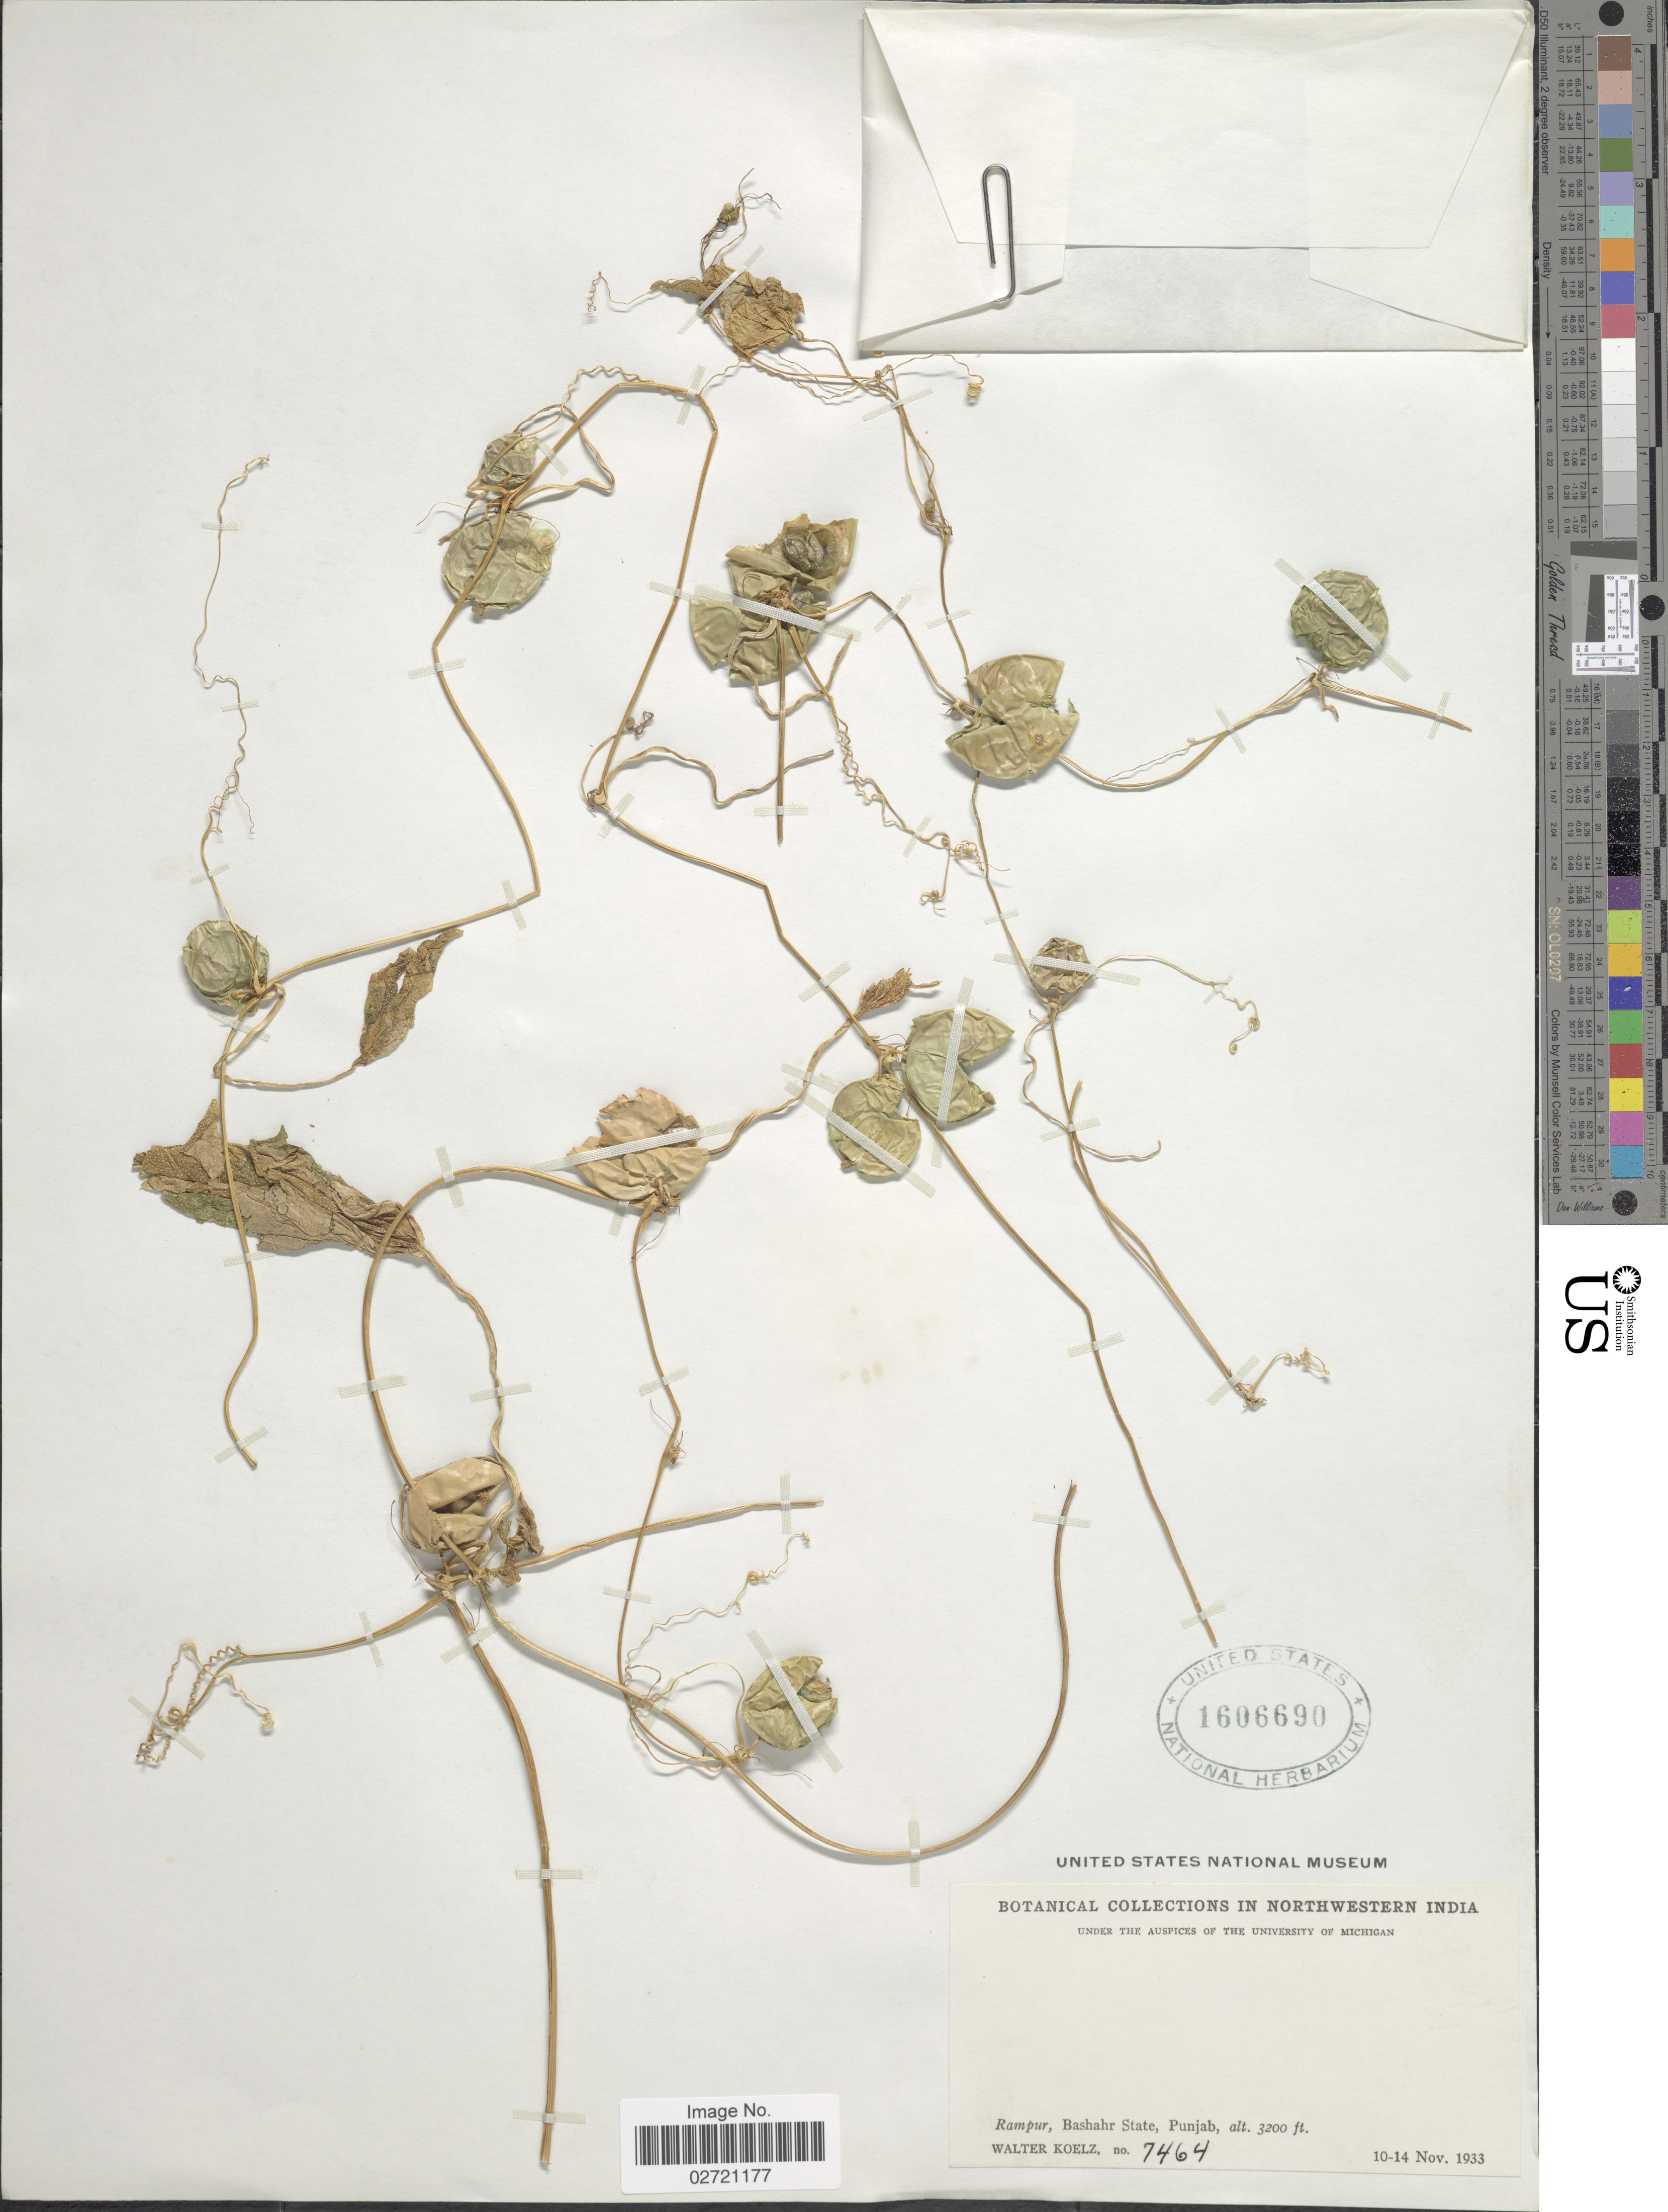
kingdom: Plantae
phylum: Tracheophyta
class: Magnoliopsida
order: Cucurbitales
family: Cucurbitaceae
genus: Diplocyclos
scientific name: Diplocyclos palmatus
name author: (L.) C. Jeffrey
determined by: Strong, Mark T., (BOT), Smithsonian Institution - National Museum of Natural History (UNITED STATES)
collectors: W. N. Koelz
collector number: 7464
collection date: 1933-11-10/1933-11-14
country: India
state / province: Punjab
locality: Northwestern India. Rampur, Bashahr State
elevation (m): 975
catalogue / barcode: US 1606690